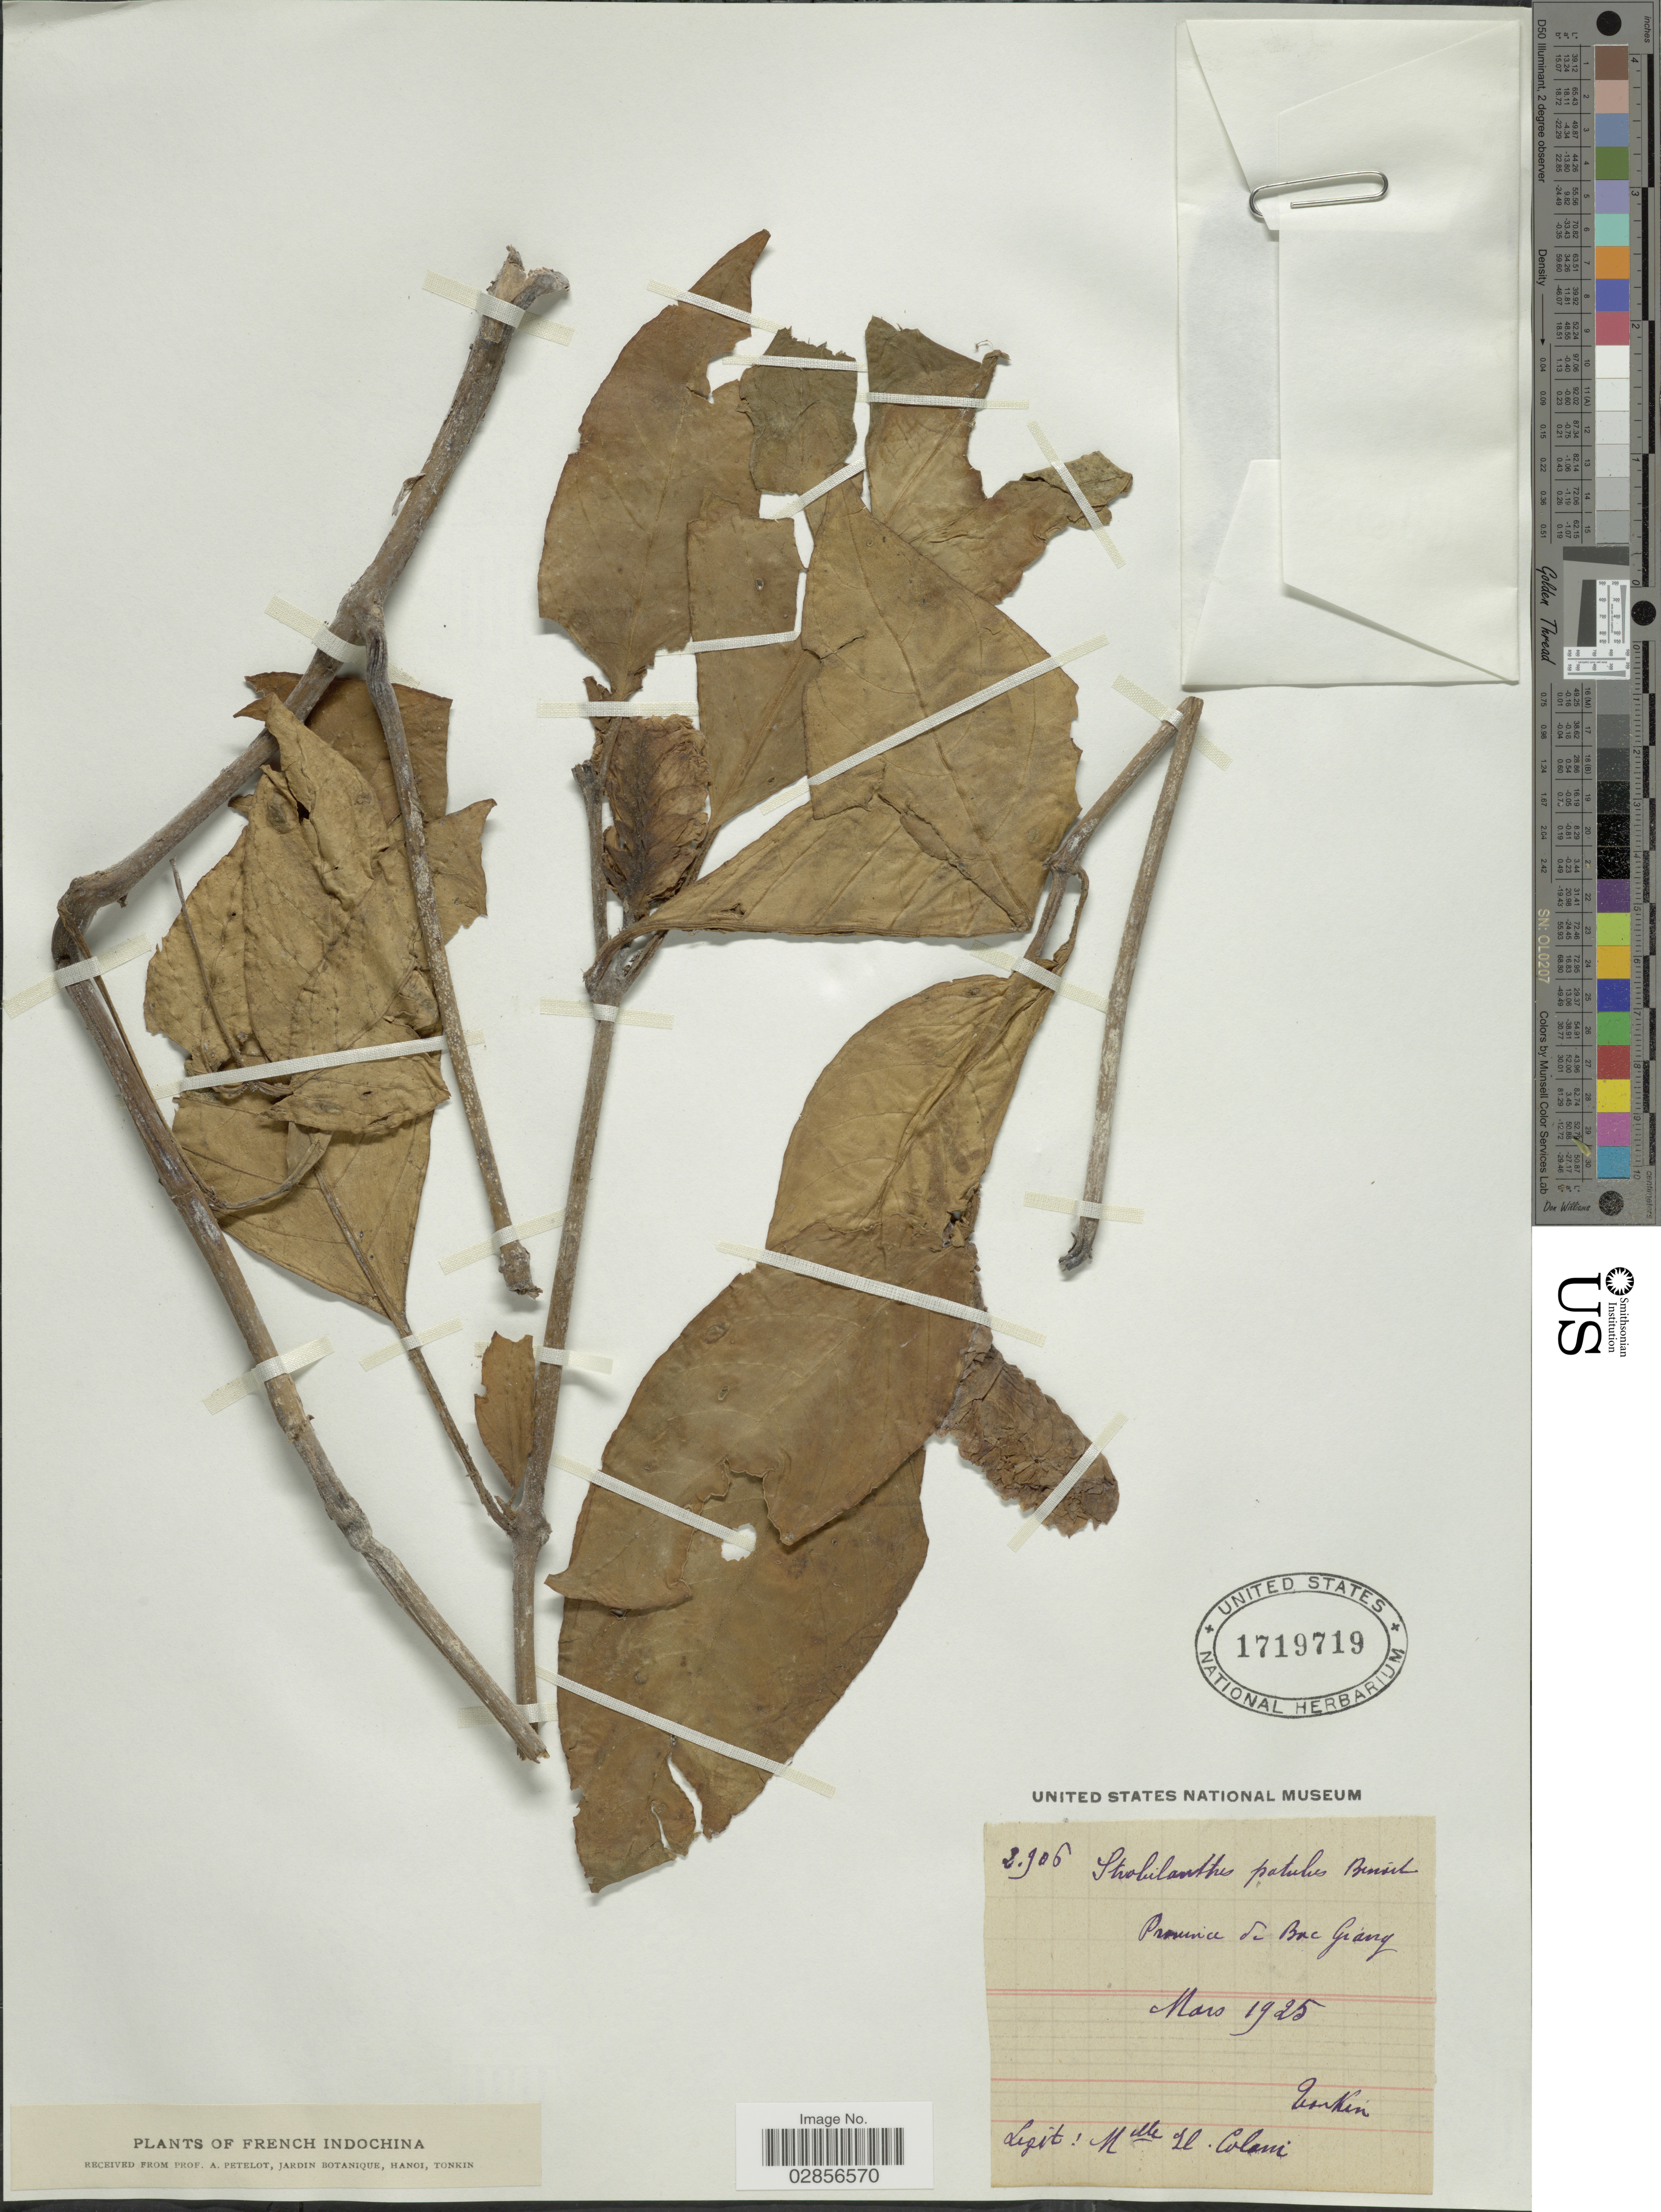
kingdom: Plantae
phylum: Tracheophyta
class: Magnoliopsida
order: Lamiales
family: Acanthaceae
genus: Strobilanthes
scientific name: Strobilanthes patulus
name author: Benoist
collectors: E. Colani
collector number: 2906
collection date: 1925-03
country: Vietnam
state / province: Bac Giang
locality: Province de Bac Giang, Tonkin.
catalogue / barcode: US 1719719